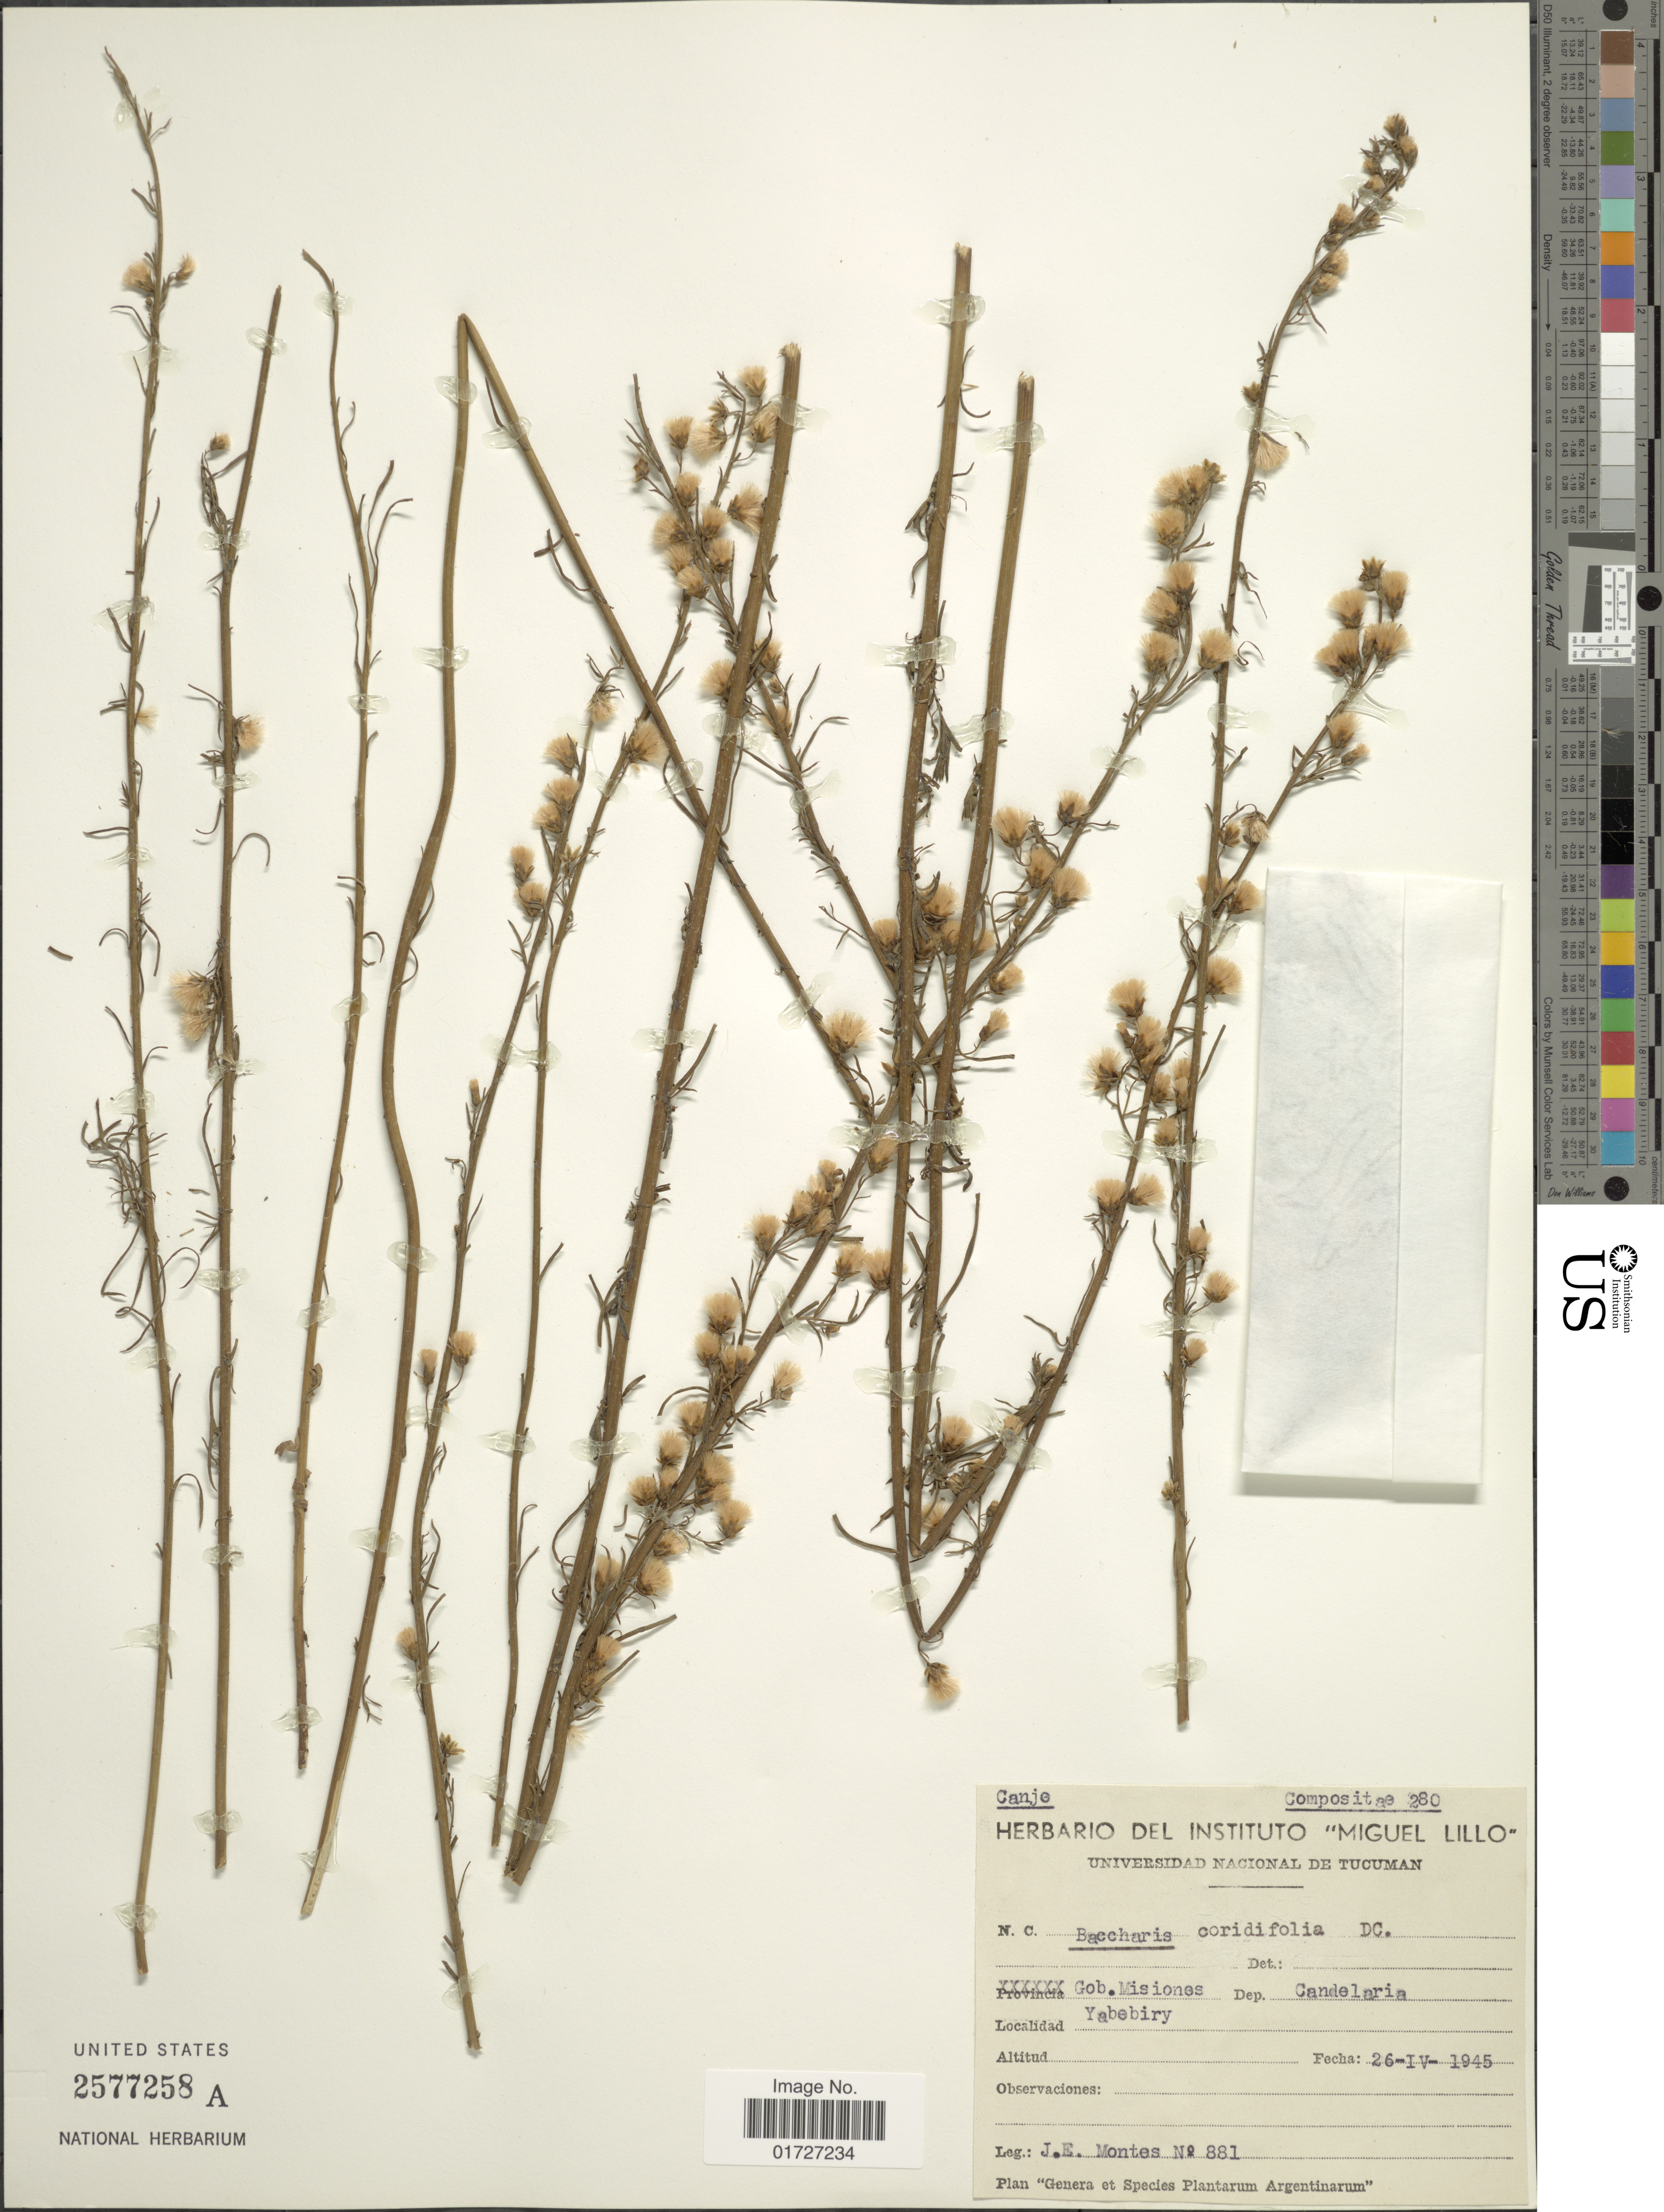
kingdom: Plantae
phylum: Tracheophyta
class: Magnoliopsida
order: Asterales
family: Asteraceae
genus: Baccharis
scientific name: Baccharis coridifolia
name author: DC.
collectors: J. E. Montes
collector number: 881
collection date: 1945-04-26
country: Argentina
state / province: Misiones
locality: Dep. Candelaria, Yabebiry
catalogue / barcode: US 2577258A